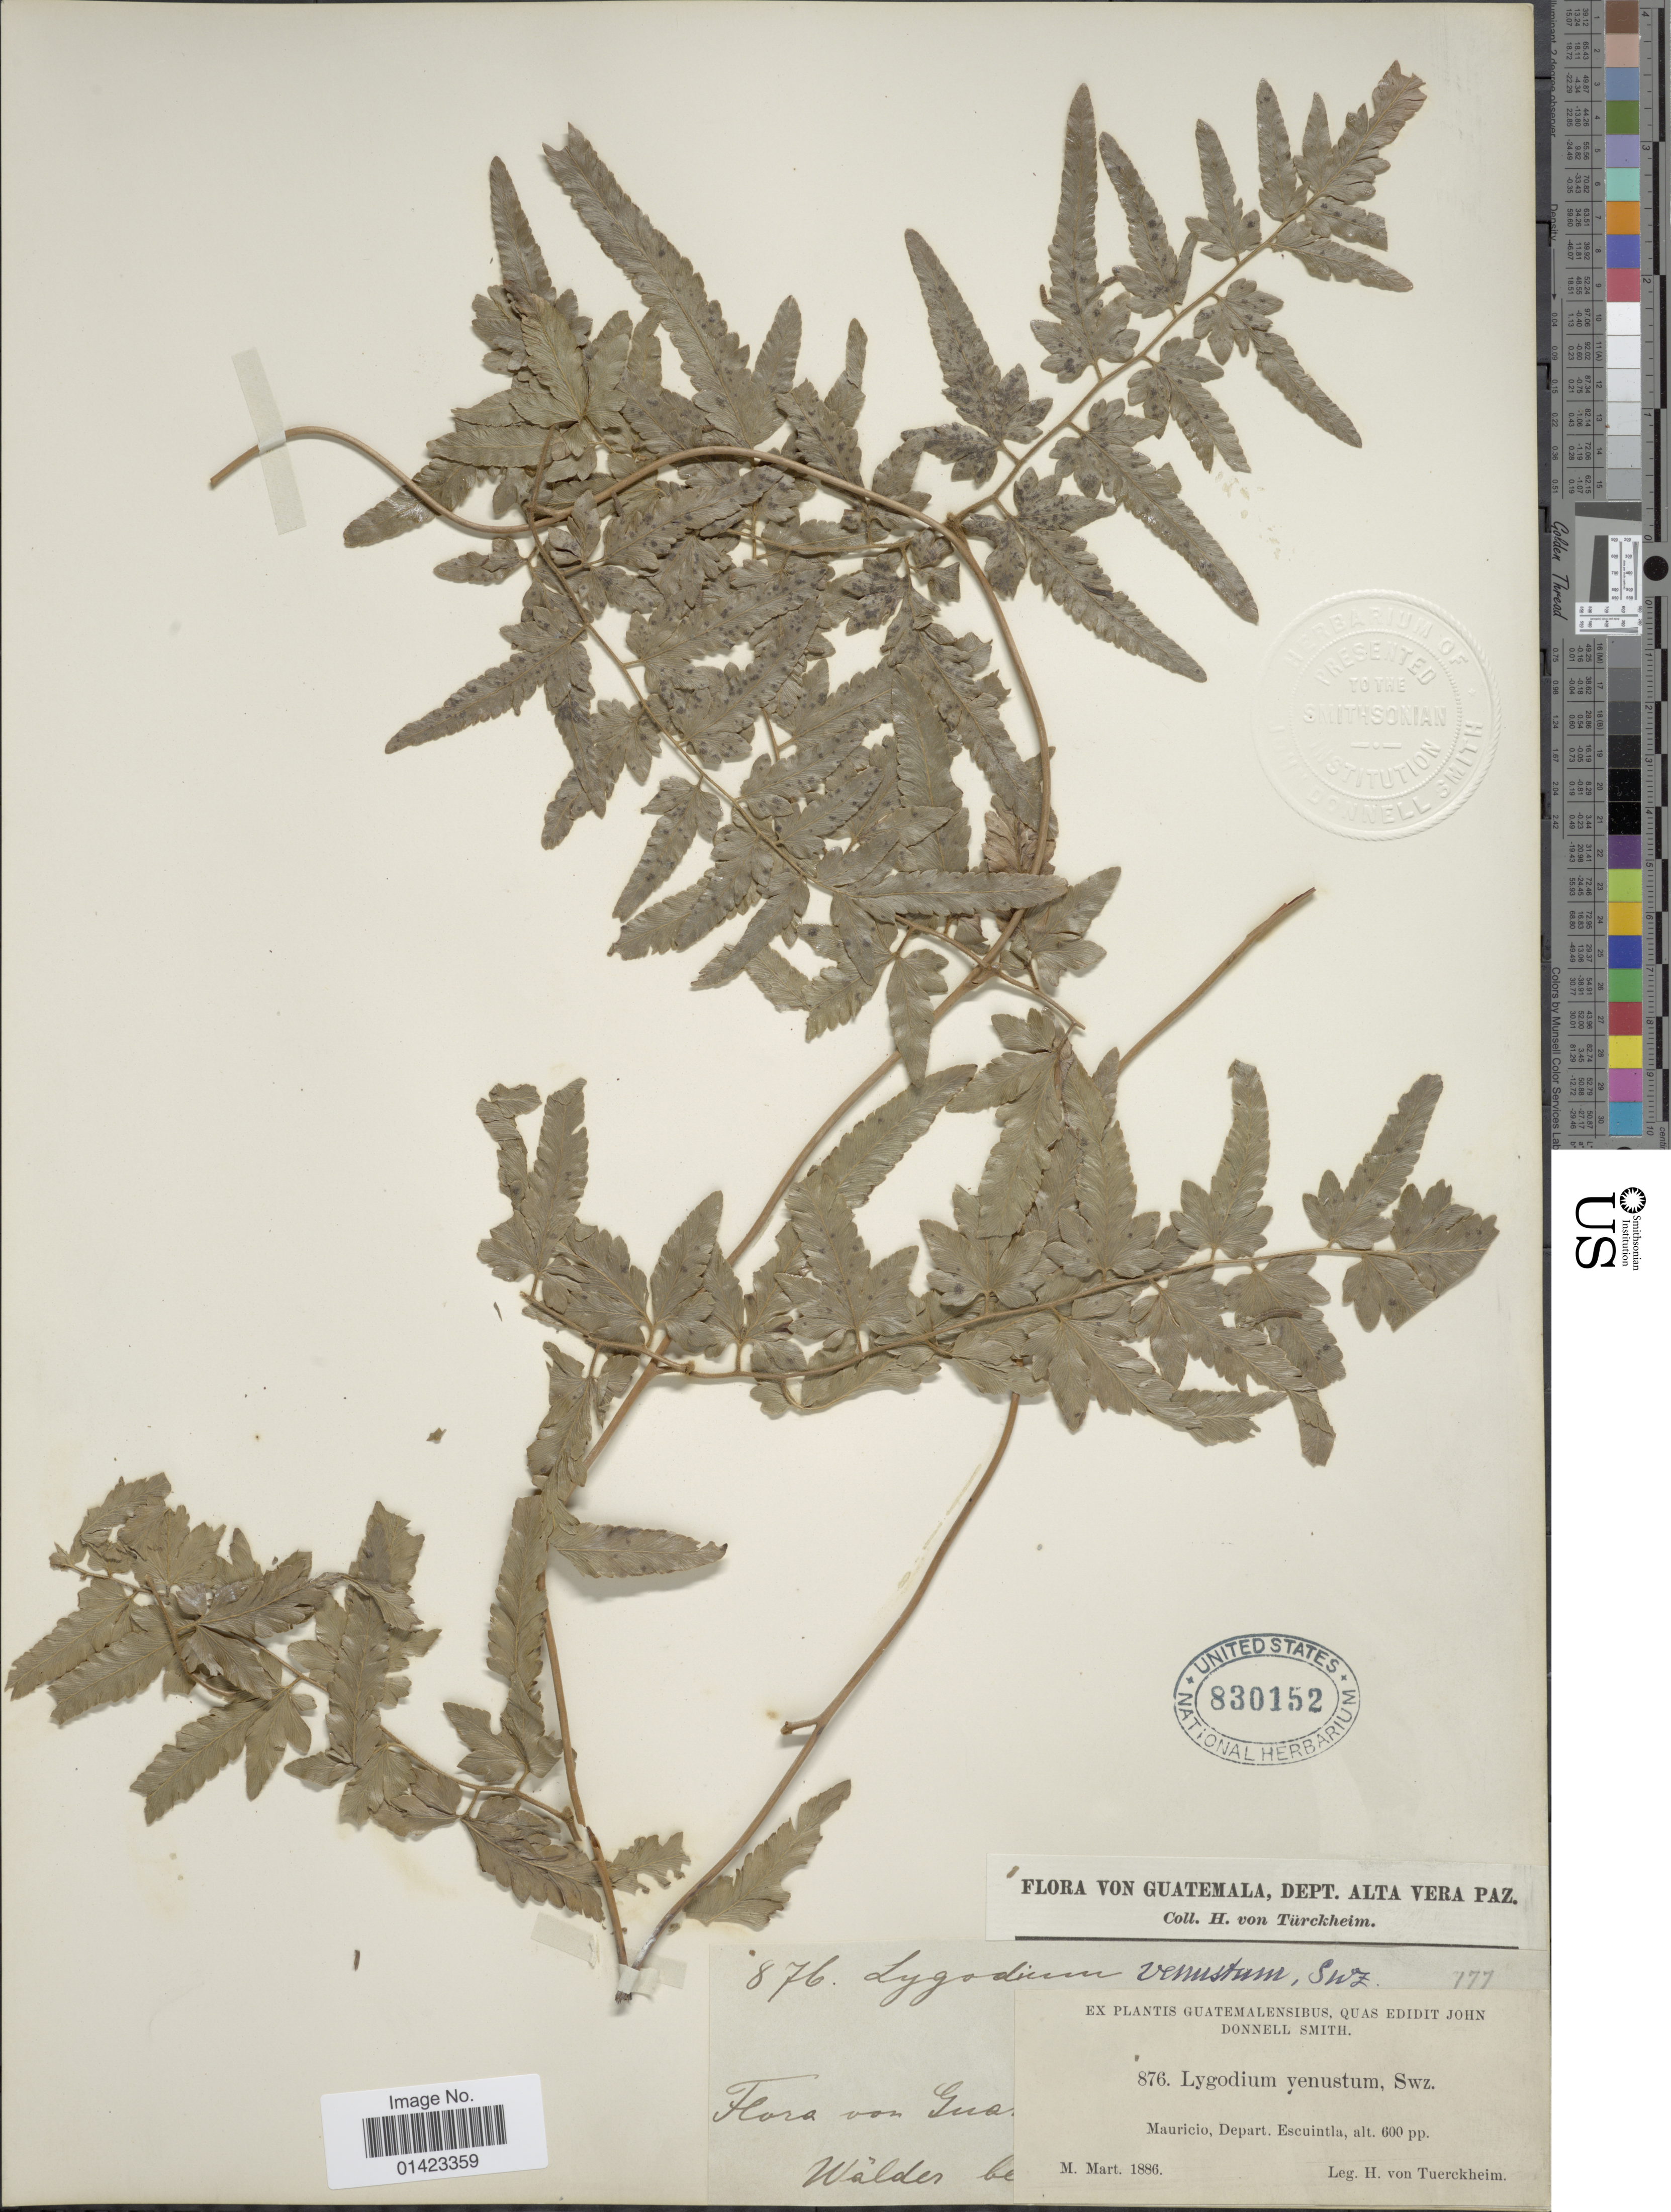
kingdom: Plantae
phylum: Tracheophyta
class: Polypodiopsida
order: Schizaeales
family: Lygodiaceae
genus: Lygodium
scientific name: Lygodium venustum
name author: Sw.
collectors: H. von Tuerckheim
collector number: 876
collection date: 1890-03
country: Guatemala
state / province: Escuintla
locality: Mauricio, Depart. Escuintla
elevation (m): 183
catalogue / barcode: US 830152